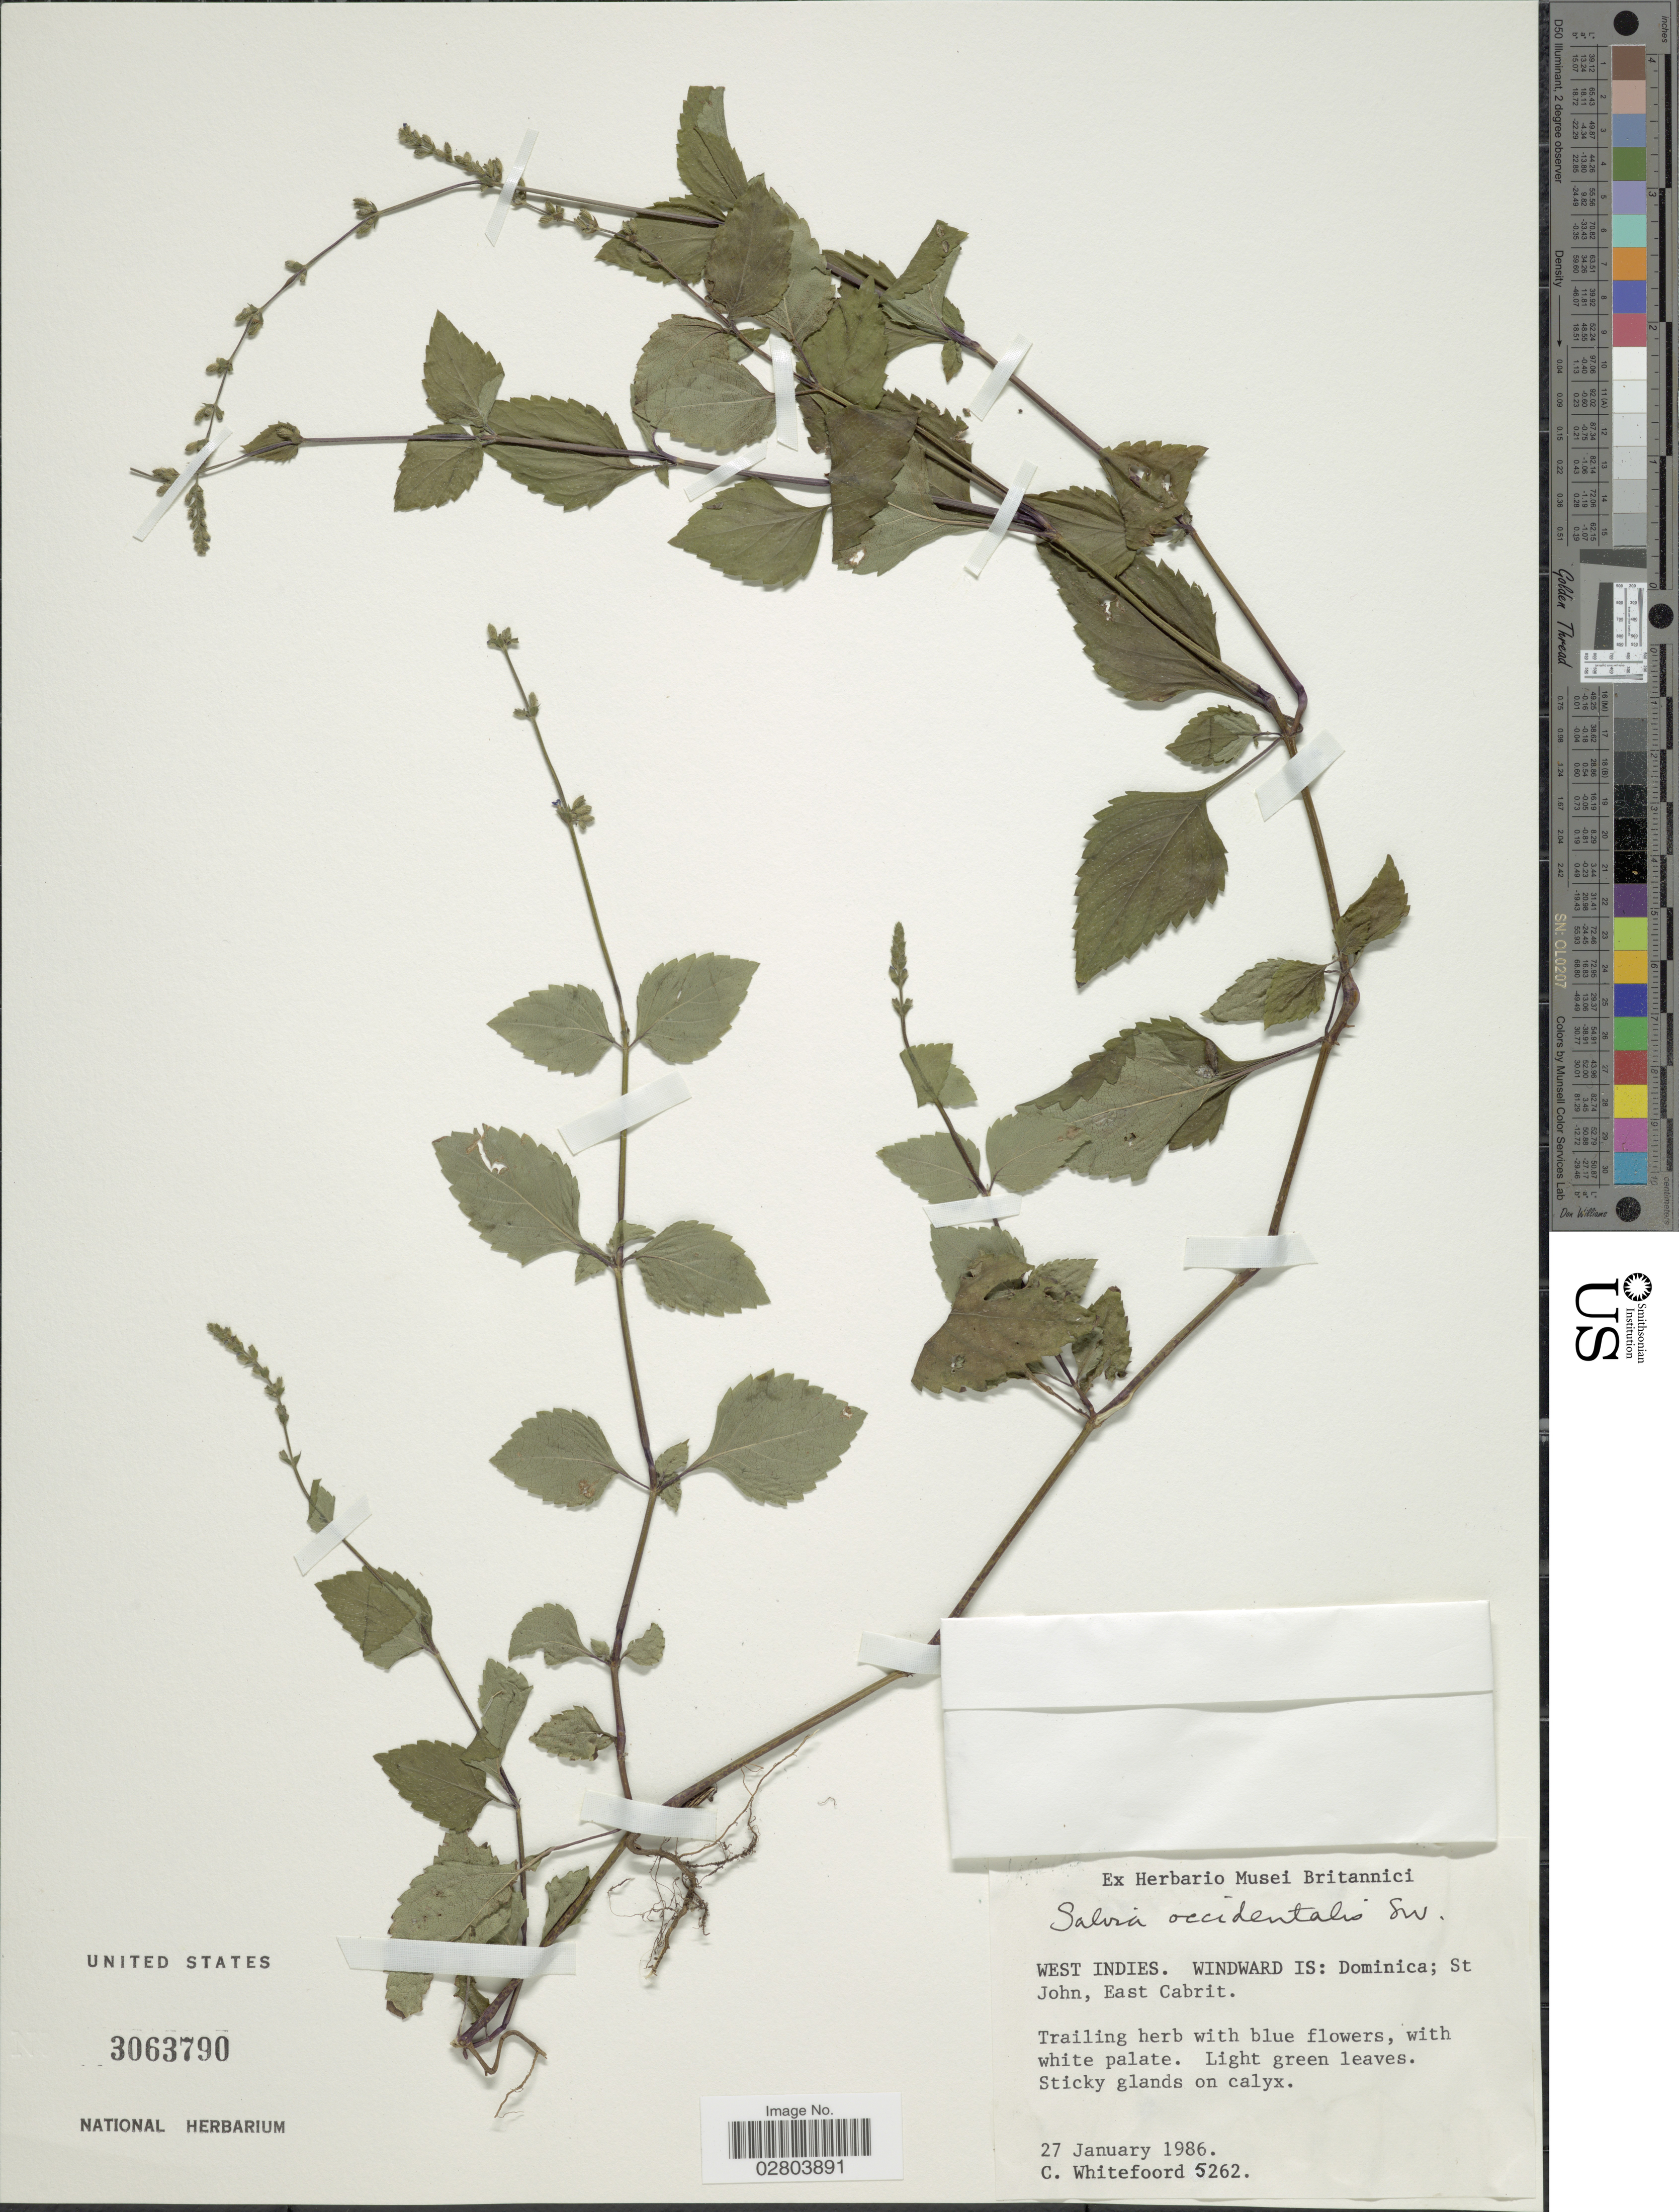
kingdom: Plantae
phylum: Tracheophyta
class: Magnoliopsida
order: Lamiales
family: Lamiaceae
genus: Salvia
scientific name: Salvia occidentalis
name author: Sw.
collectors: C. Whitefoord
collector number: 5262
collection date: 1986-01-27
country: Dominica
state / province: St. John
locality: West Indies. Windward IS: East Cabrit.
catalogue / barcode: US 3063790